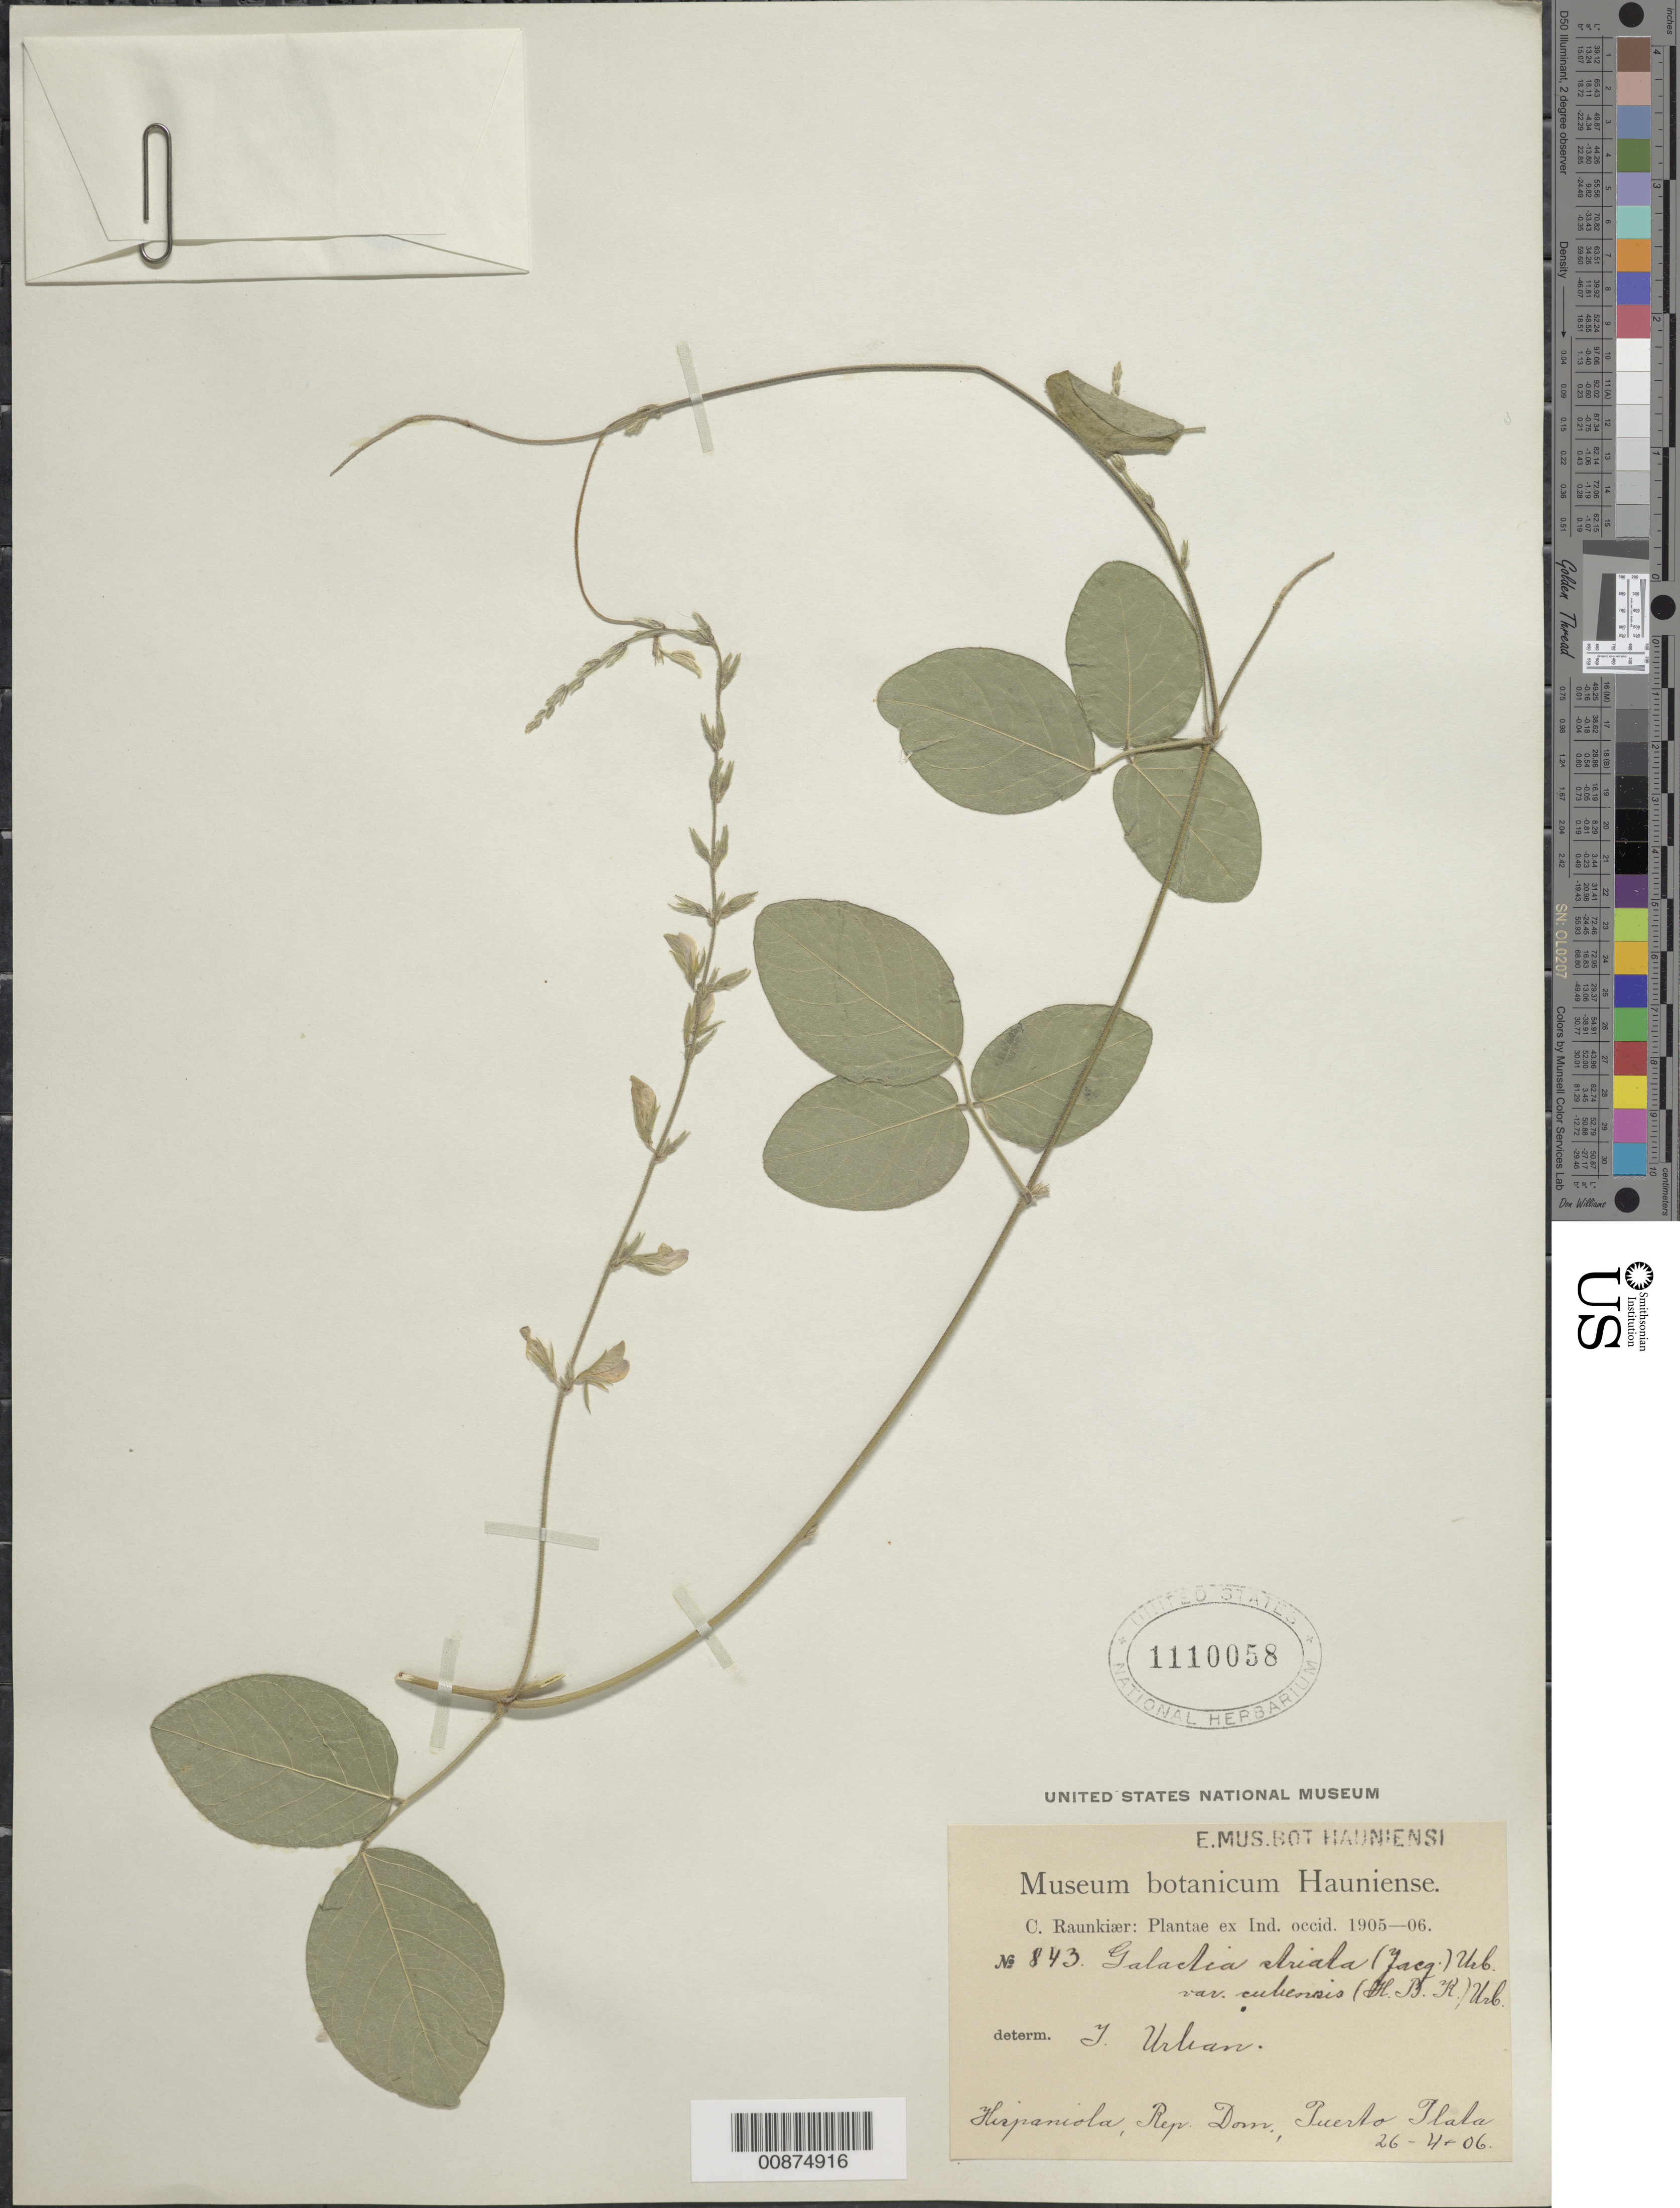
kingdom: Plantae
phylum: Tracheophyta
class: Magnoliopsida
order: Fabales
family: Fabaceae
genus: Galactia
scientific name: Galactia striata var. cubensis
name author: (Kunth) Urb.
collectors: C. C. Raunkiaer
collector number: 843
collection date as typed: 26 Apr 1906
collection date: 1906-04-26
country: Dominican Republic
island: Hispaniola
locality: Puerto Plata.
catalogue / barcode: US 1110058